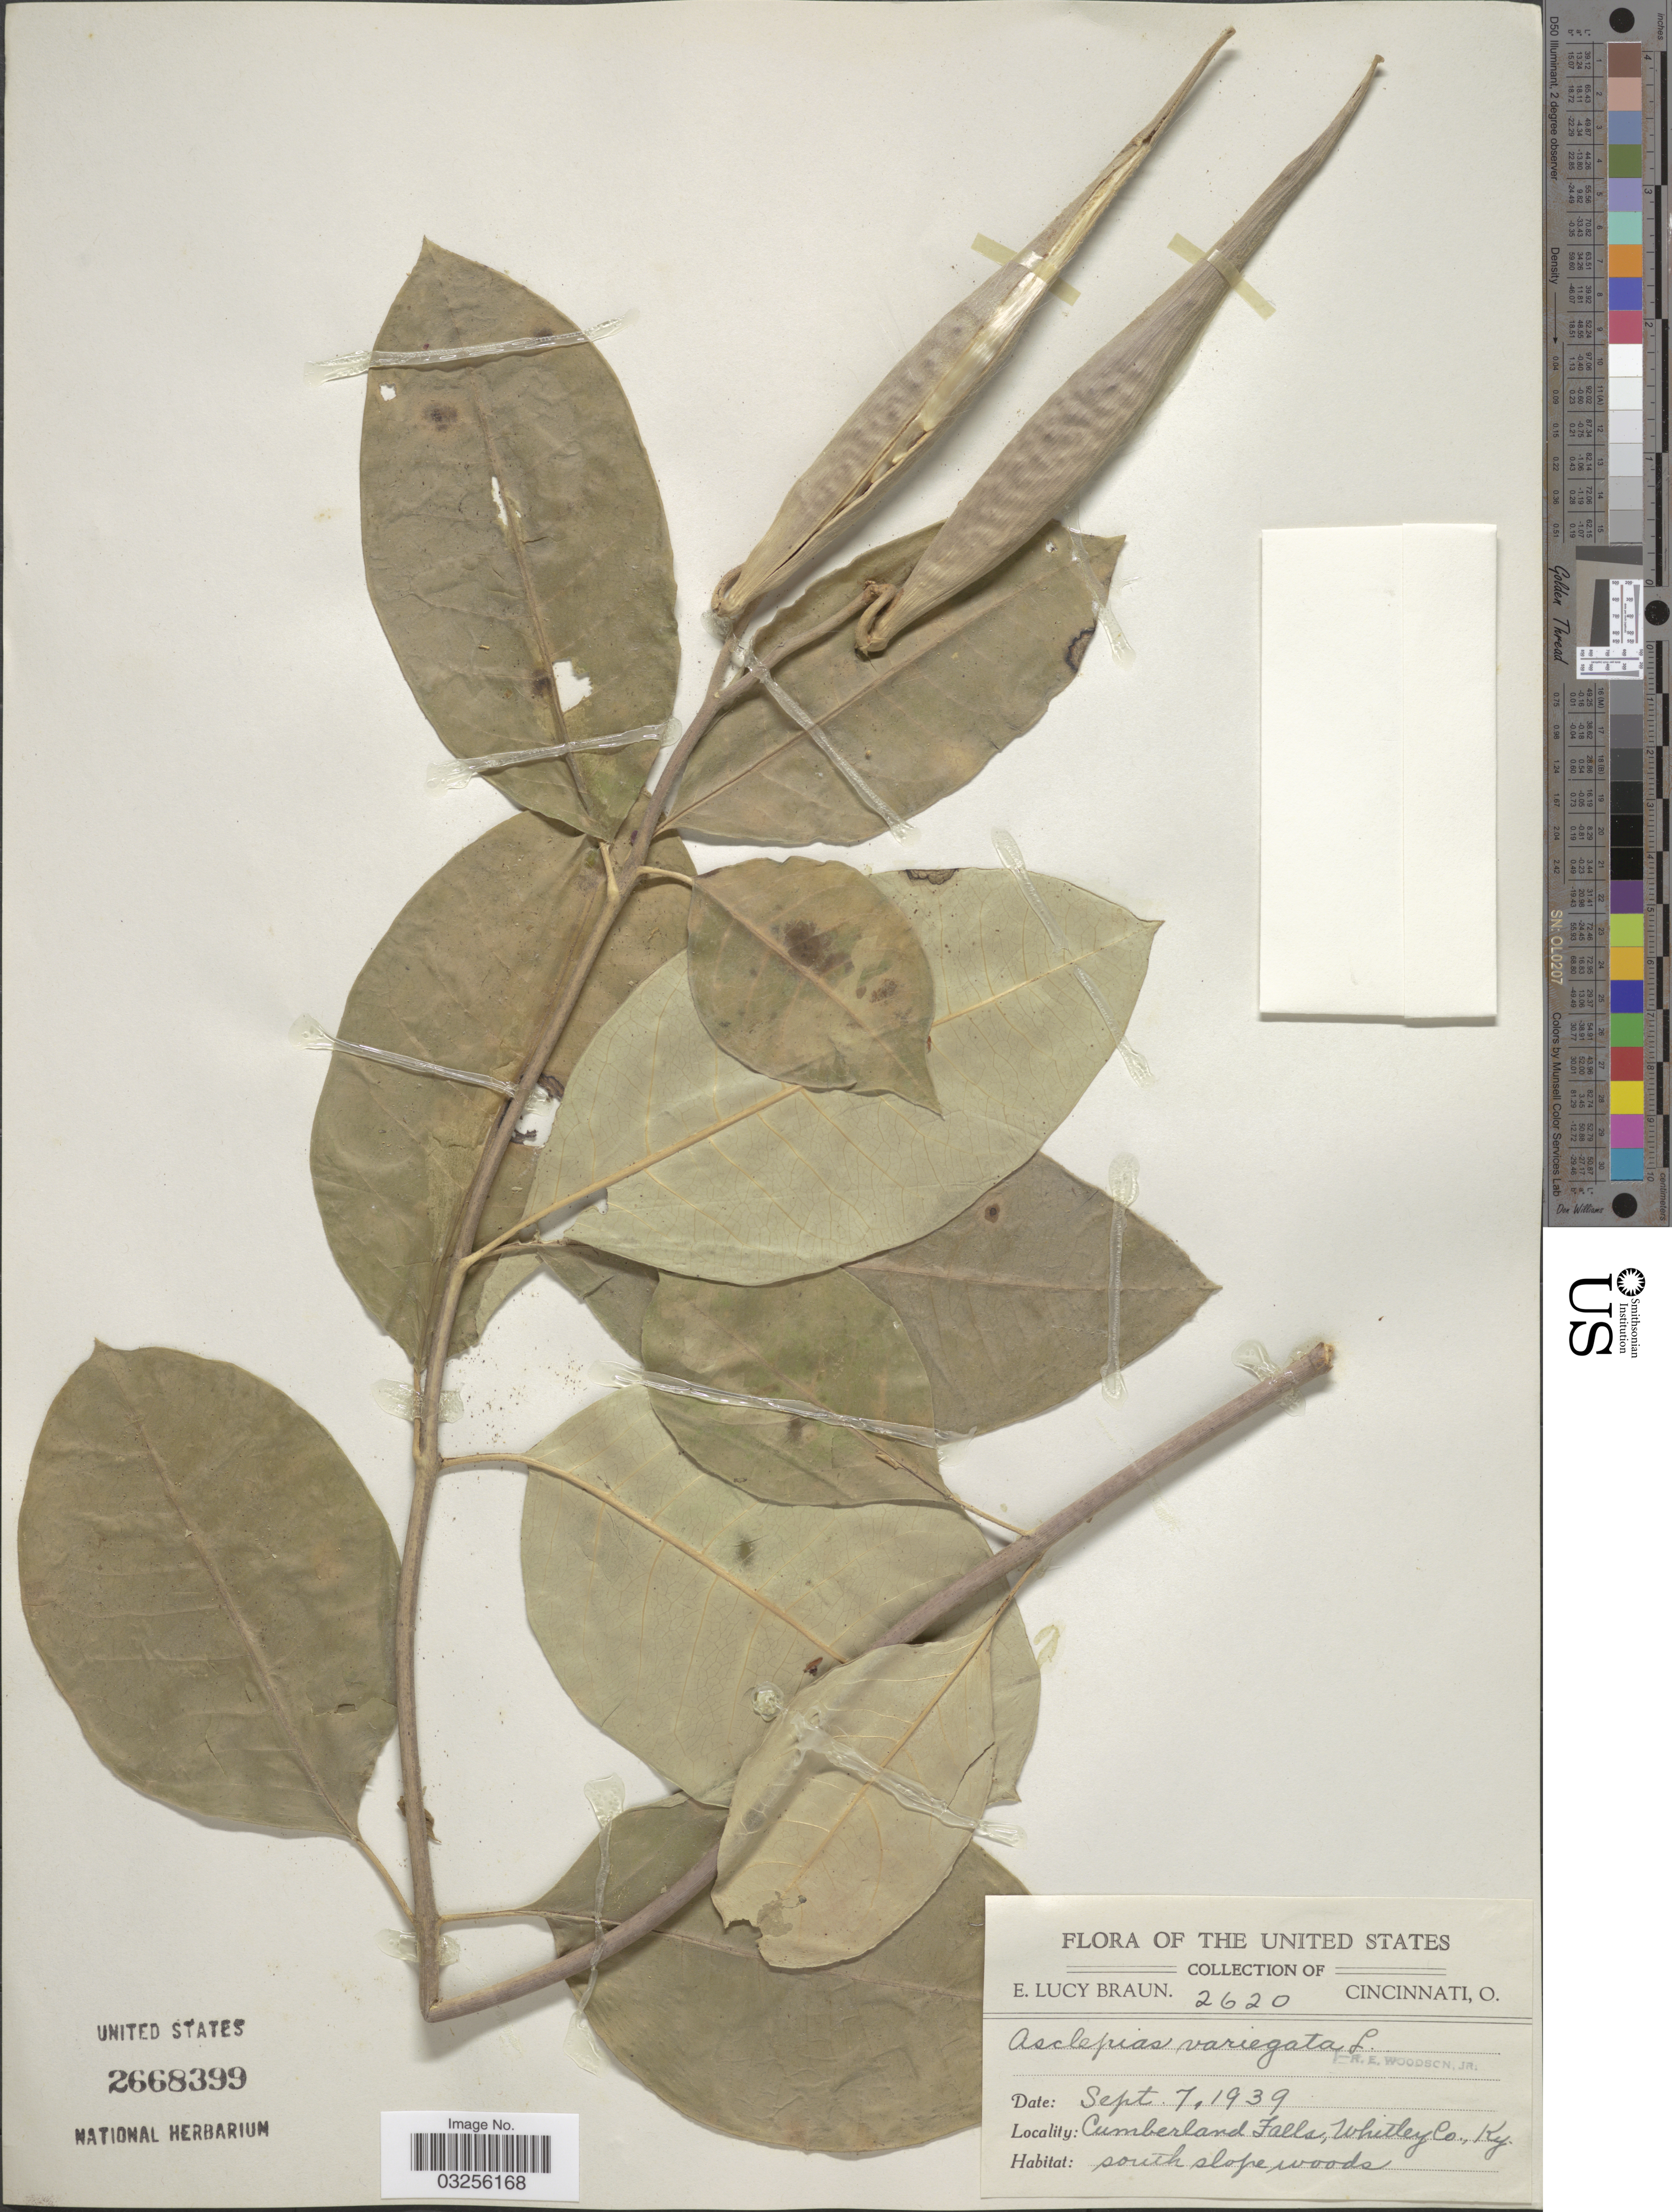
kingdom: Plantae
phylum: Tracheophyta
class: Magnoliopsida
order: Gentianales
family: Apocynaceae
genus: Asclepias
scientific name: Asclepias variegata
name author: L.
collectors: E. Braun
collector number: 2620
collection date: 1939-09-07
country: United States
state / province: Kentucky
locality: Cumberland Falls, Whitley Co., Ky.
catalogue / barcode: US 2668399